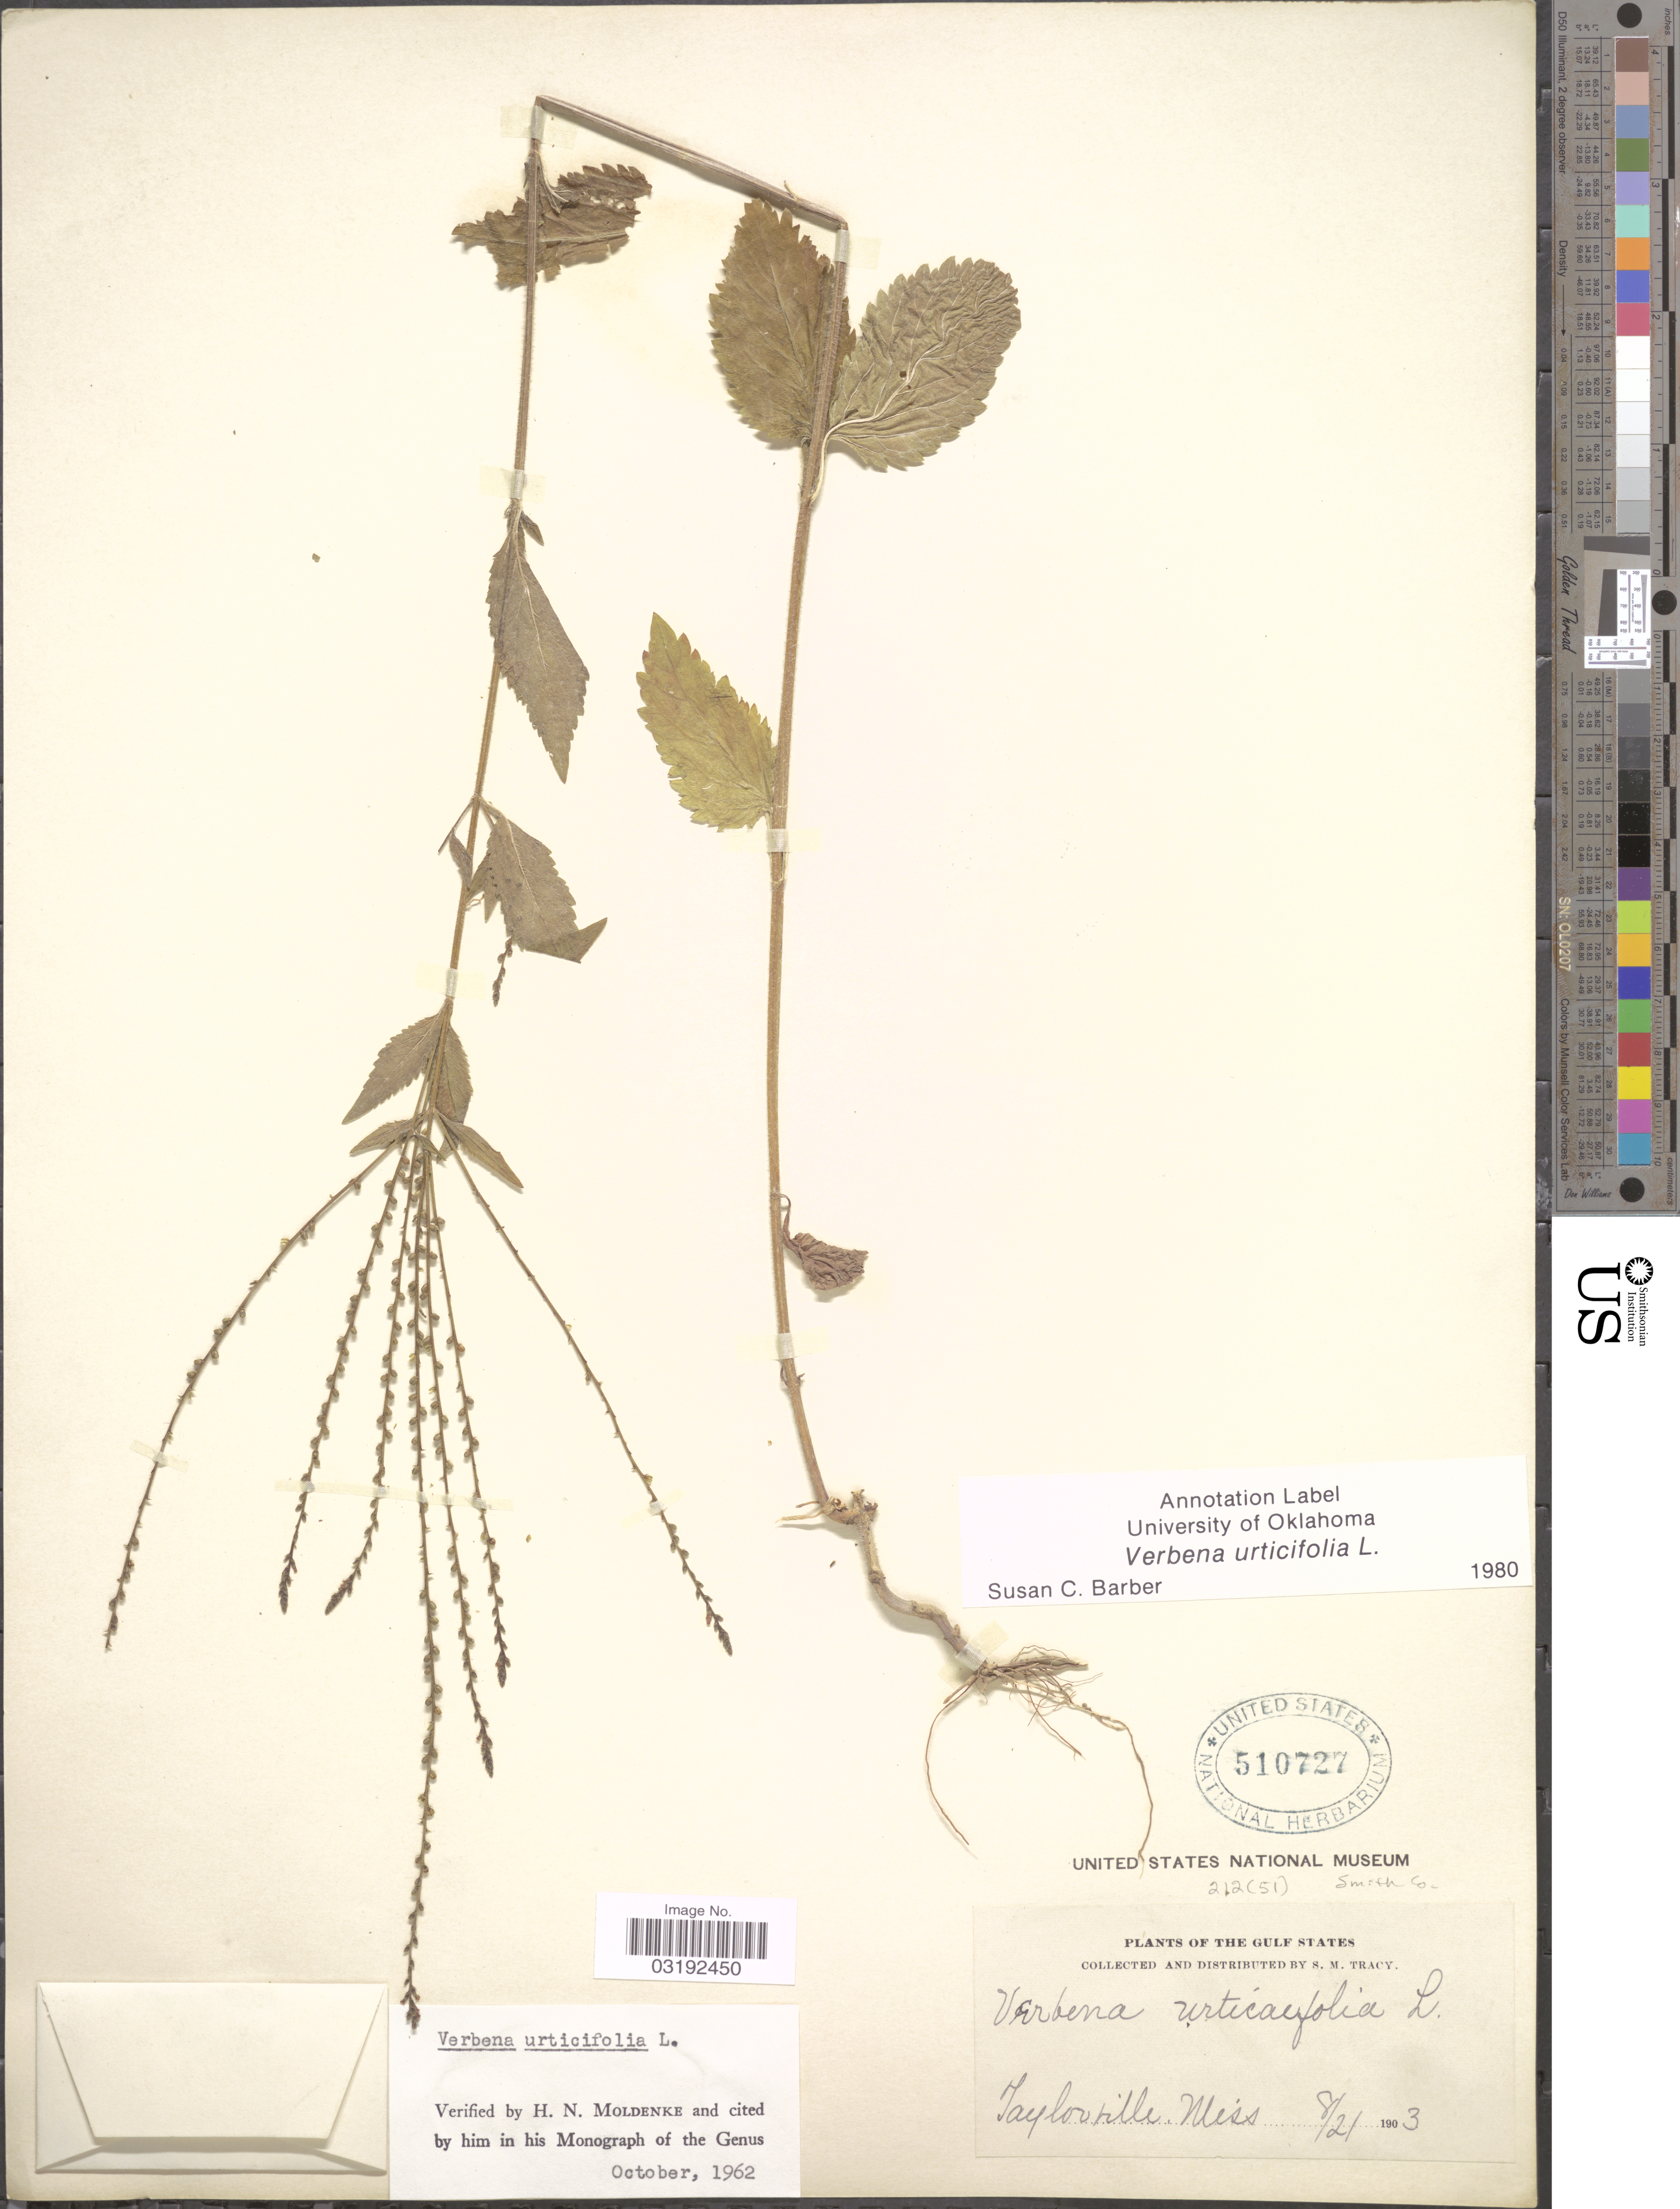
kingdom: Plantae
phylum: Tracheophyta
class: Magnoliopsida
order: Lamiales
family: Verbenaceae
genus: Verbena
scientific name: Verbena urticifolia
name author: L.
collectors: S. M. Tracy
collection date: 1903-08-21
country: United States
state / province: Mississippi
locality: The Gulf States. Taylorville. Smith Co.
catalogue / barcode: US 510727